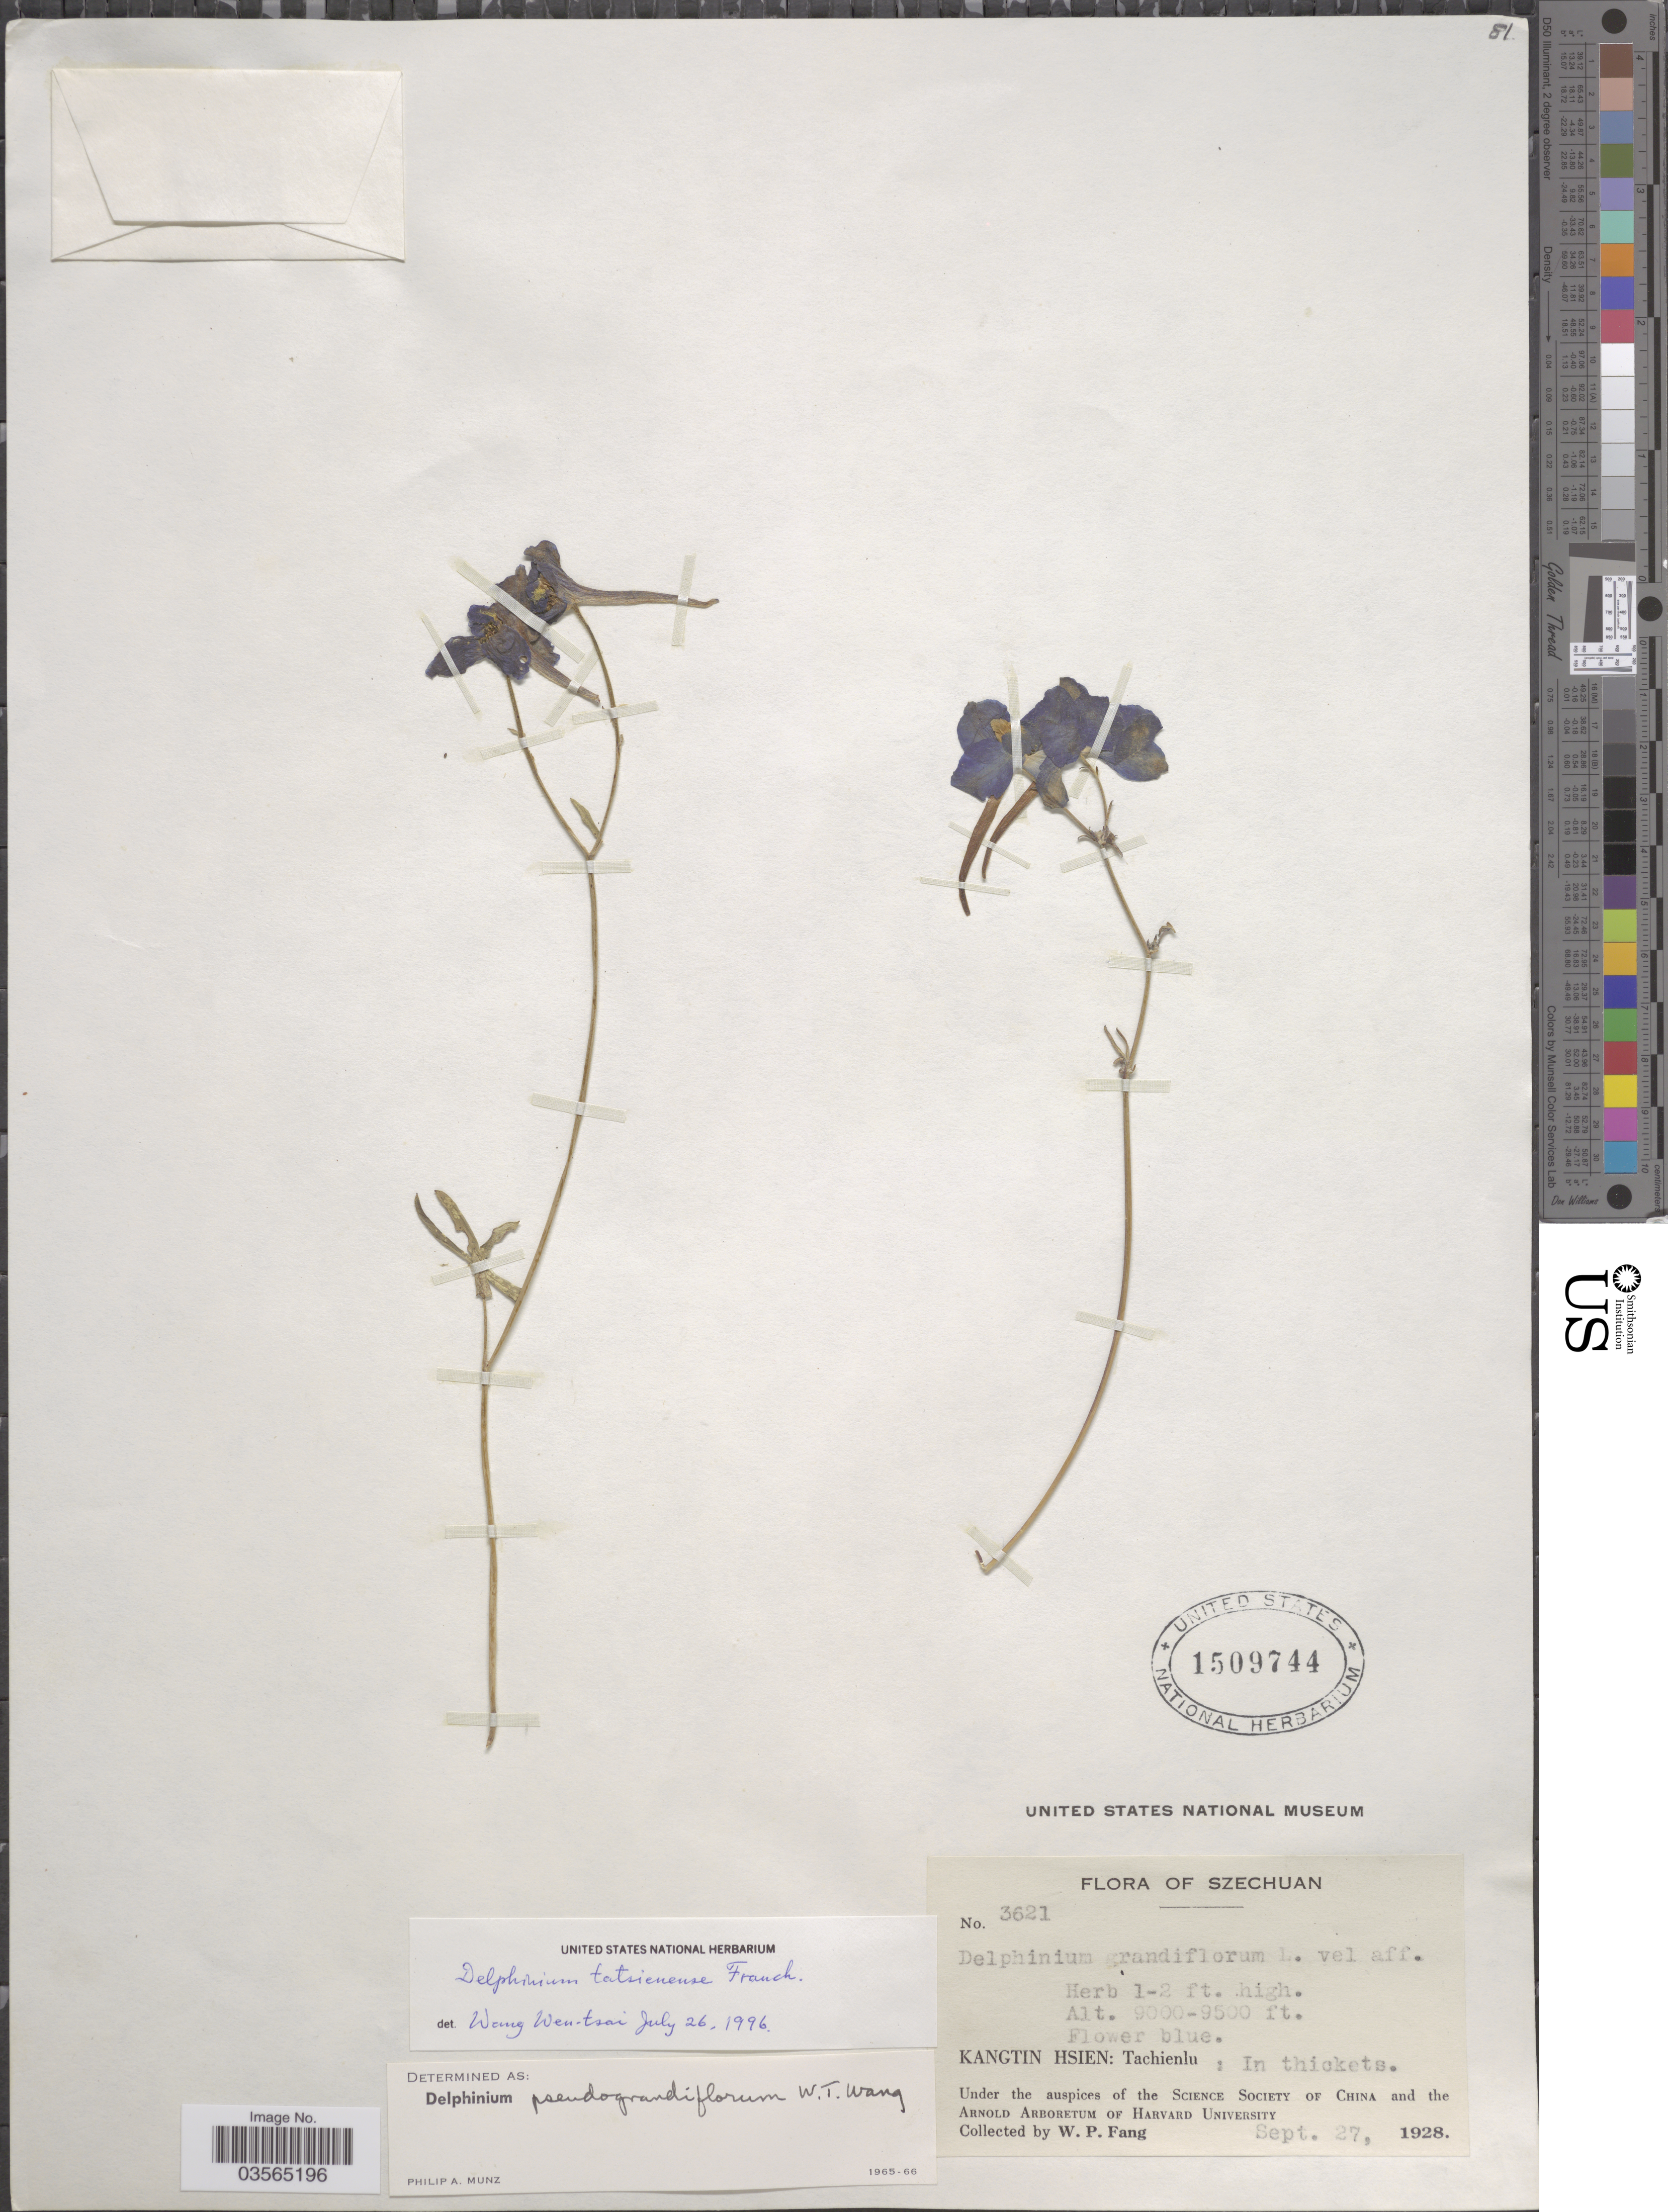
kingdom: Plantae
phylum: Tracheophyta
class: Magnoliopsida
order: Ranunculales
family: Ranunculaceae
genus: Delphinium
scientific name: Delphinium tatsienense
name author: Franch.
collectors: W. P. Fang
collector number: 3621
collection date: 1928-09-27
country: China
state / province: Sichuan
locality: Szechuan. Kangtin Hsien: Tachienlu.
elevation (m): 2743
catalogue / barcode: US 1509744